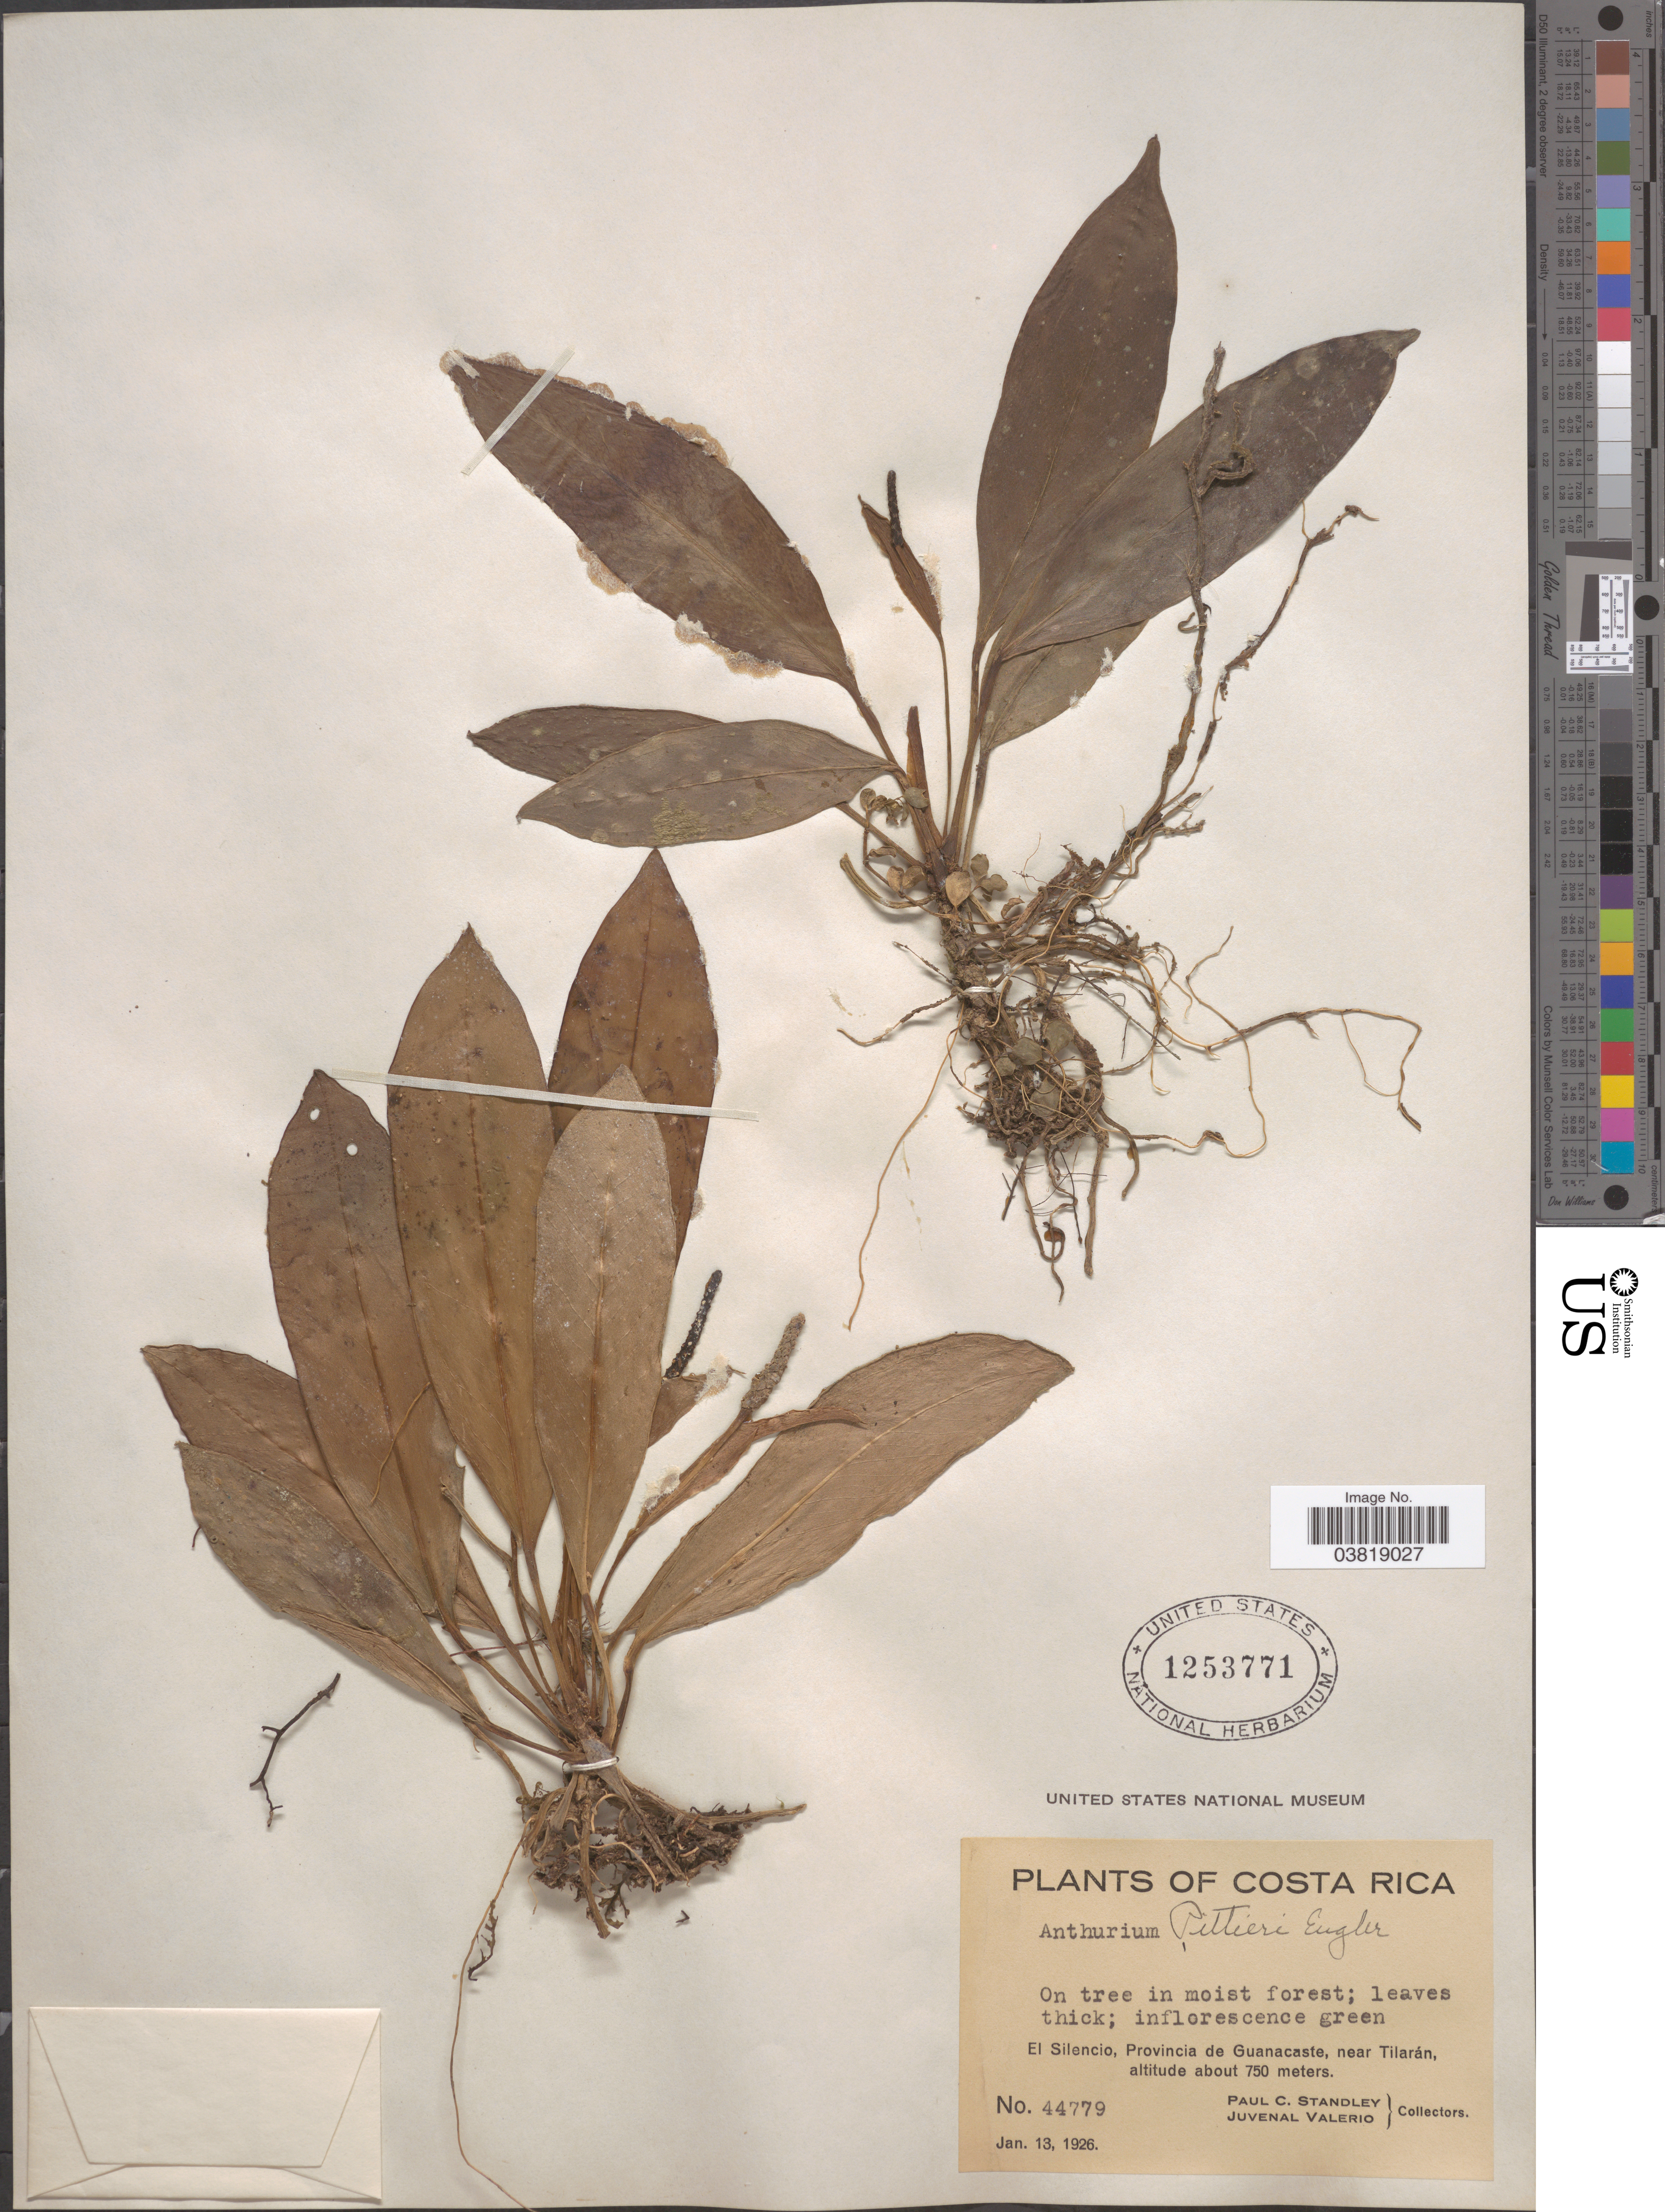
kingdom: Plantae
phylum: Tracheophyta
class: Liliopsida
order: Alismatales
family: Araceae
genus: Anthurium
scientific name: Anthurium pittieri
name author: Engl.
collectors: P. C. Standley & J. Valerio R.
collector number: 44779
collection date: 1926-01-13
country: Costa Rica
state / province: Guanacaste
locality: El Silencio, near Tilarán.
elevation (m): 750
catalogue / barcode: US 1253771